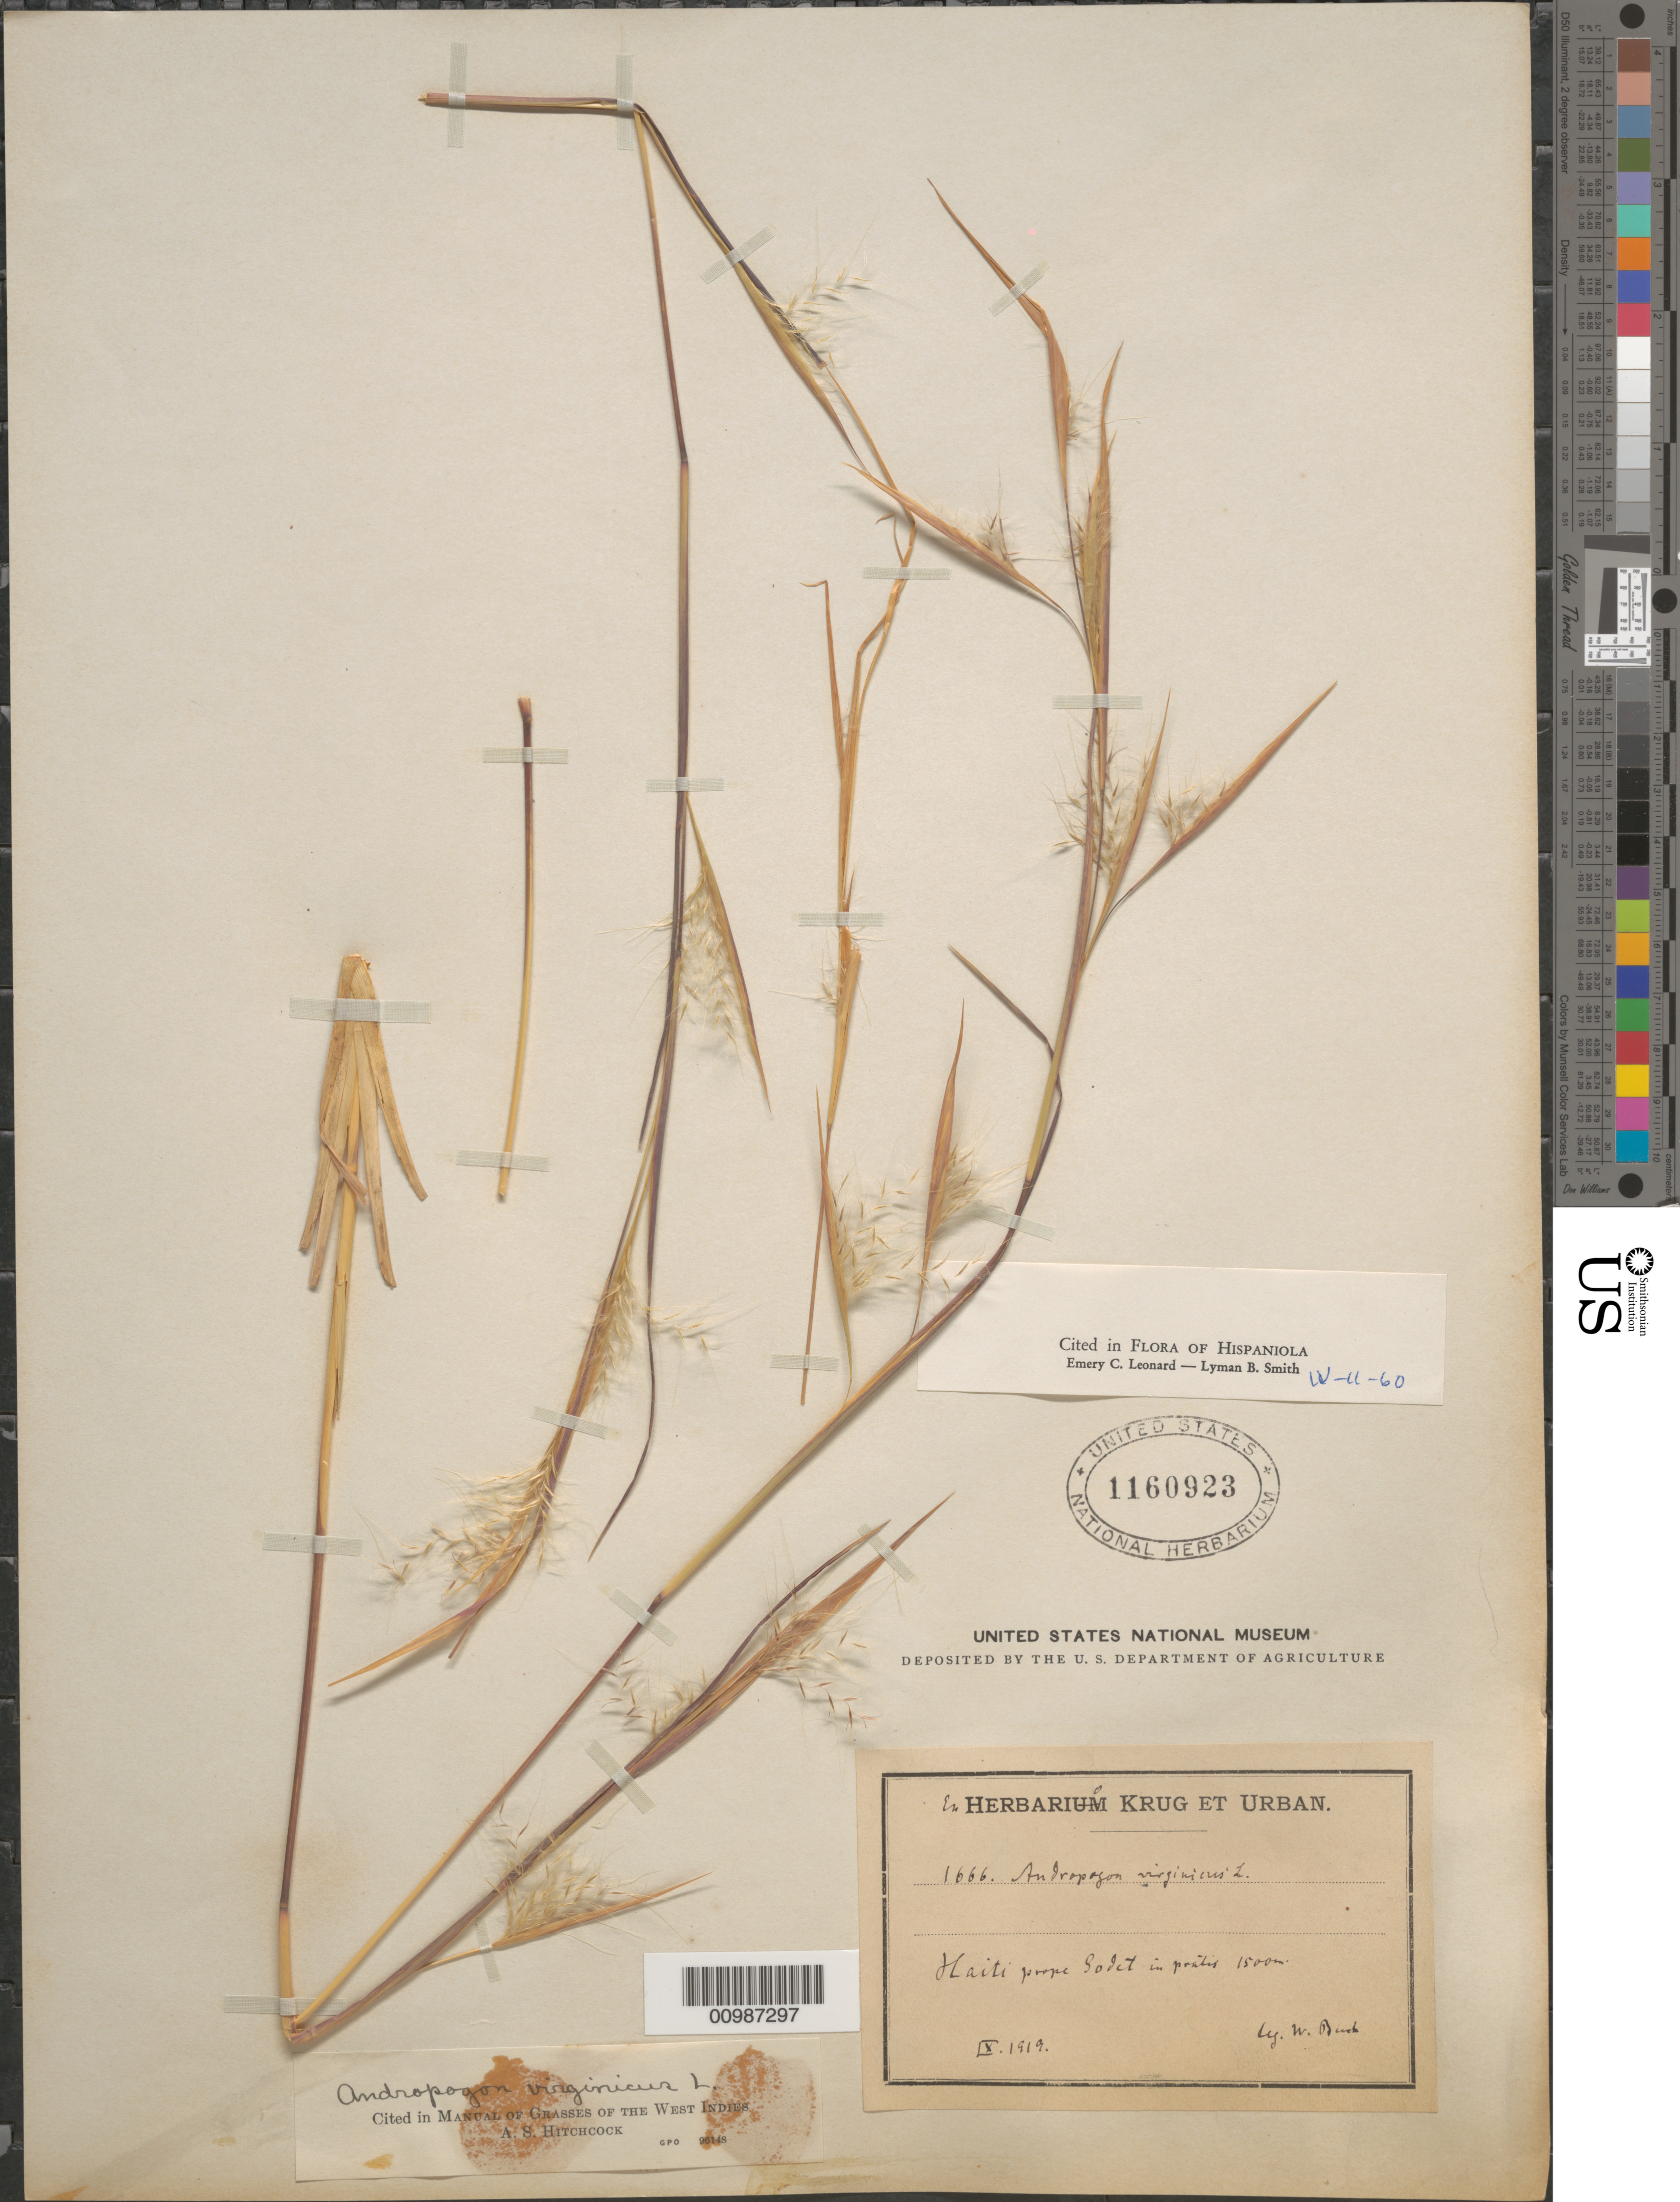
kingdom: Plantae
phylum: Tracheophyta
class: Liliopsida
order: Poales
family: Poaceae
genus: Andropogon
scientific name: Andropogon virginicus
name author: L.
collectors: W. Bush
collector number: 1666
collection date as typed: Sep 1919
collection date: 1919-09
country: Haiti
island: Hispaniola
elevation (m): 1500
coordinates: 0 N, 0 E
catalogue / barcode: US 1160923